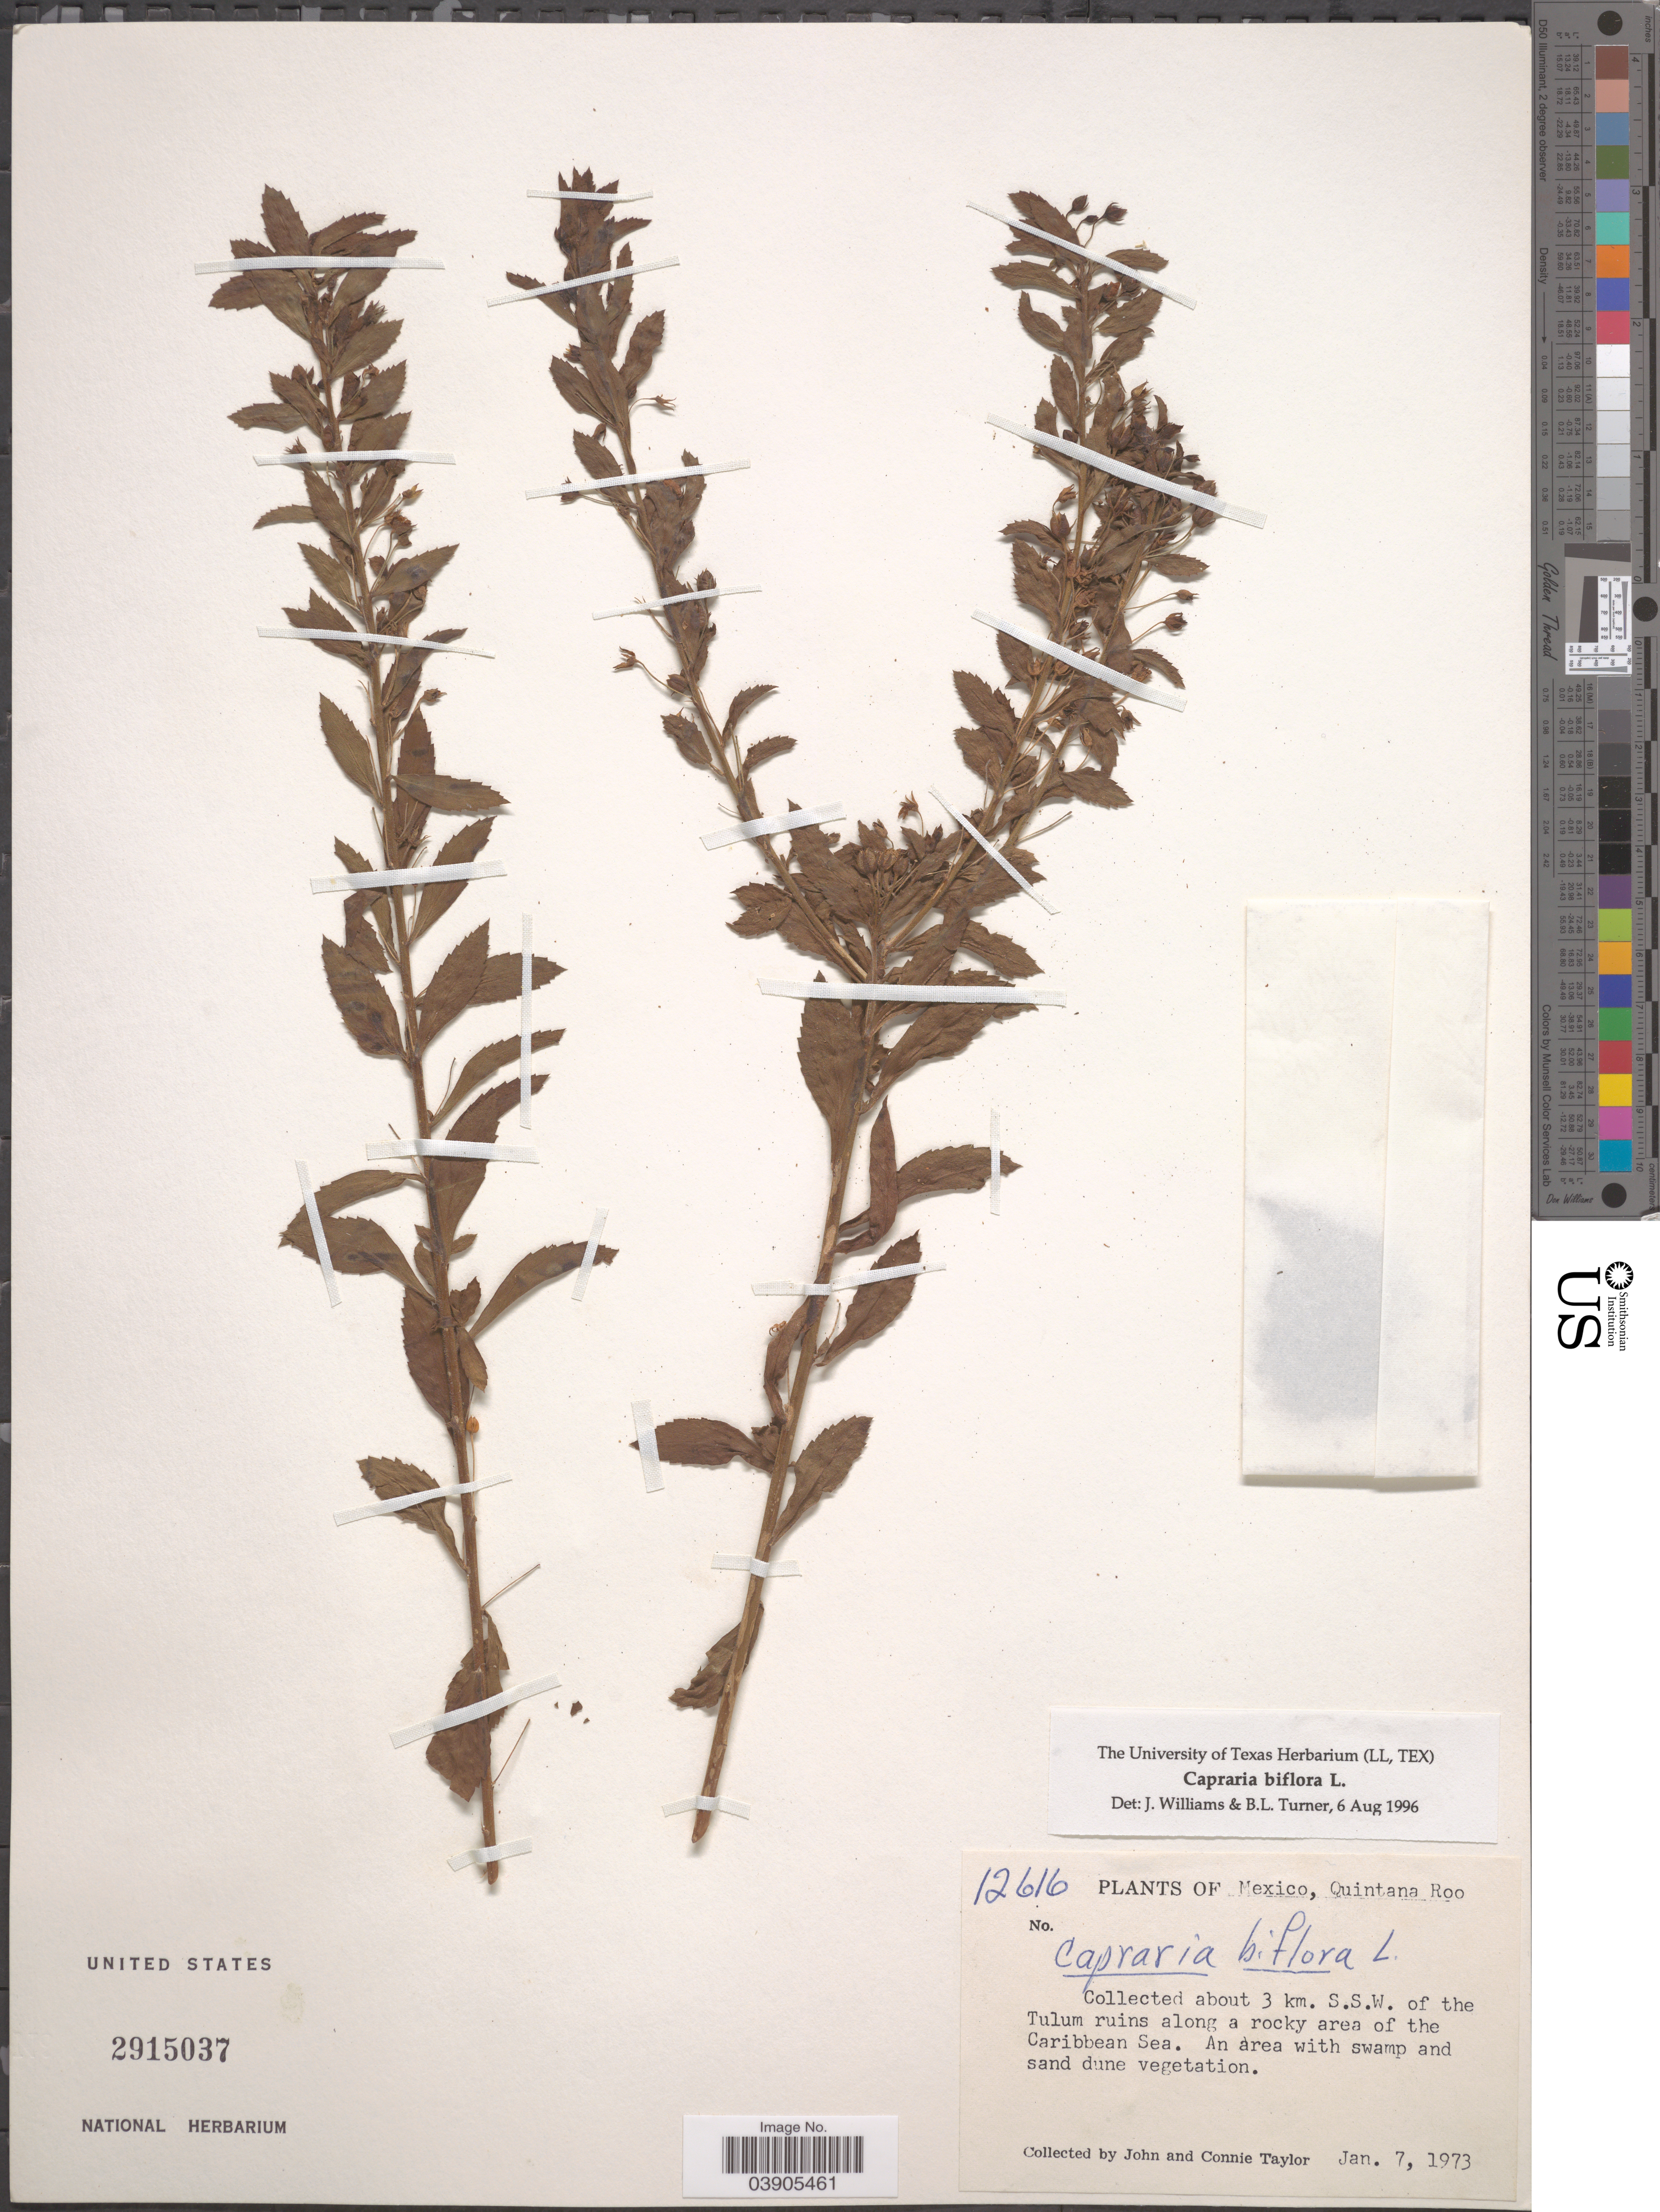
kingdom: Plantae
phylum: Tracheophyta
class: Magnoliopsida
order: Lamiales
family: Scrophulariaceae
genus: Capraria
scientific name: Capraria biflora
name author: L.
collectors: J. Taylor & C. Taylor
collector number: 12616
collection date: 1973-01-07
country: Mexico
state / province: Quintana Roo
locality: About 3 km. S.S.W. of the Tulum ruins along a rocky area of the Caribbean Sea.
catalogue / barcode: US 2915037